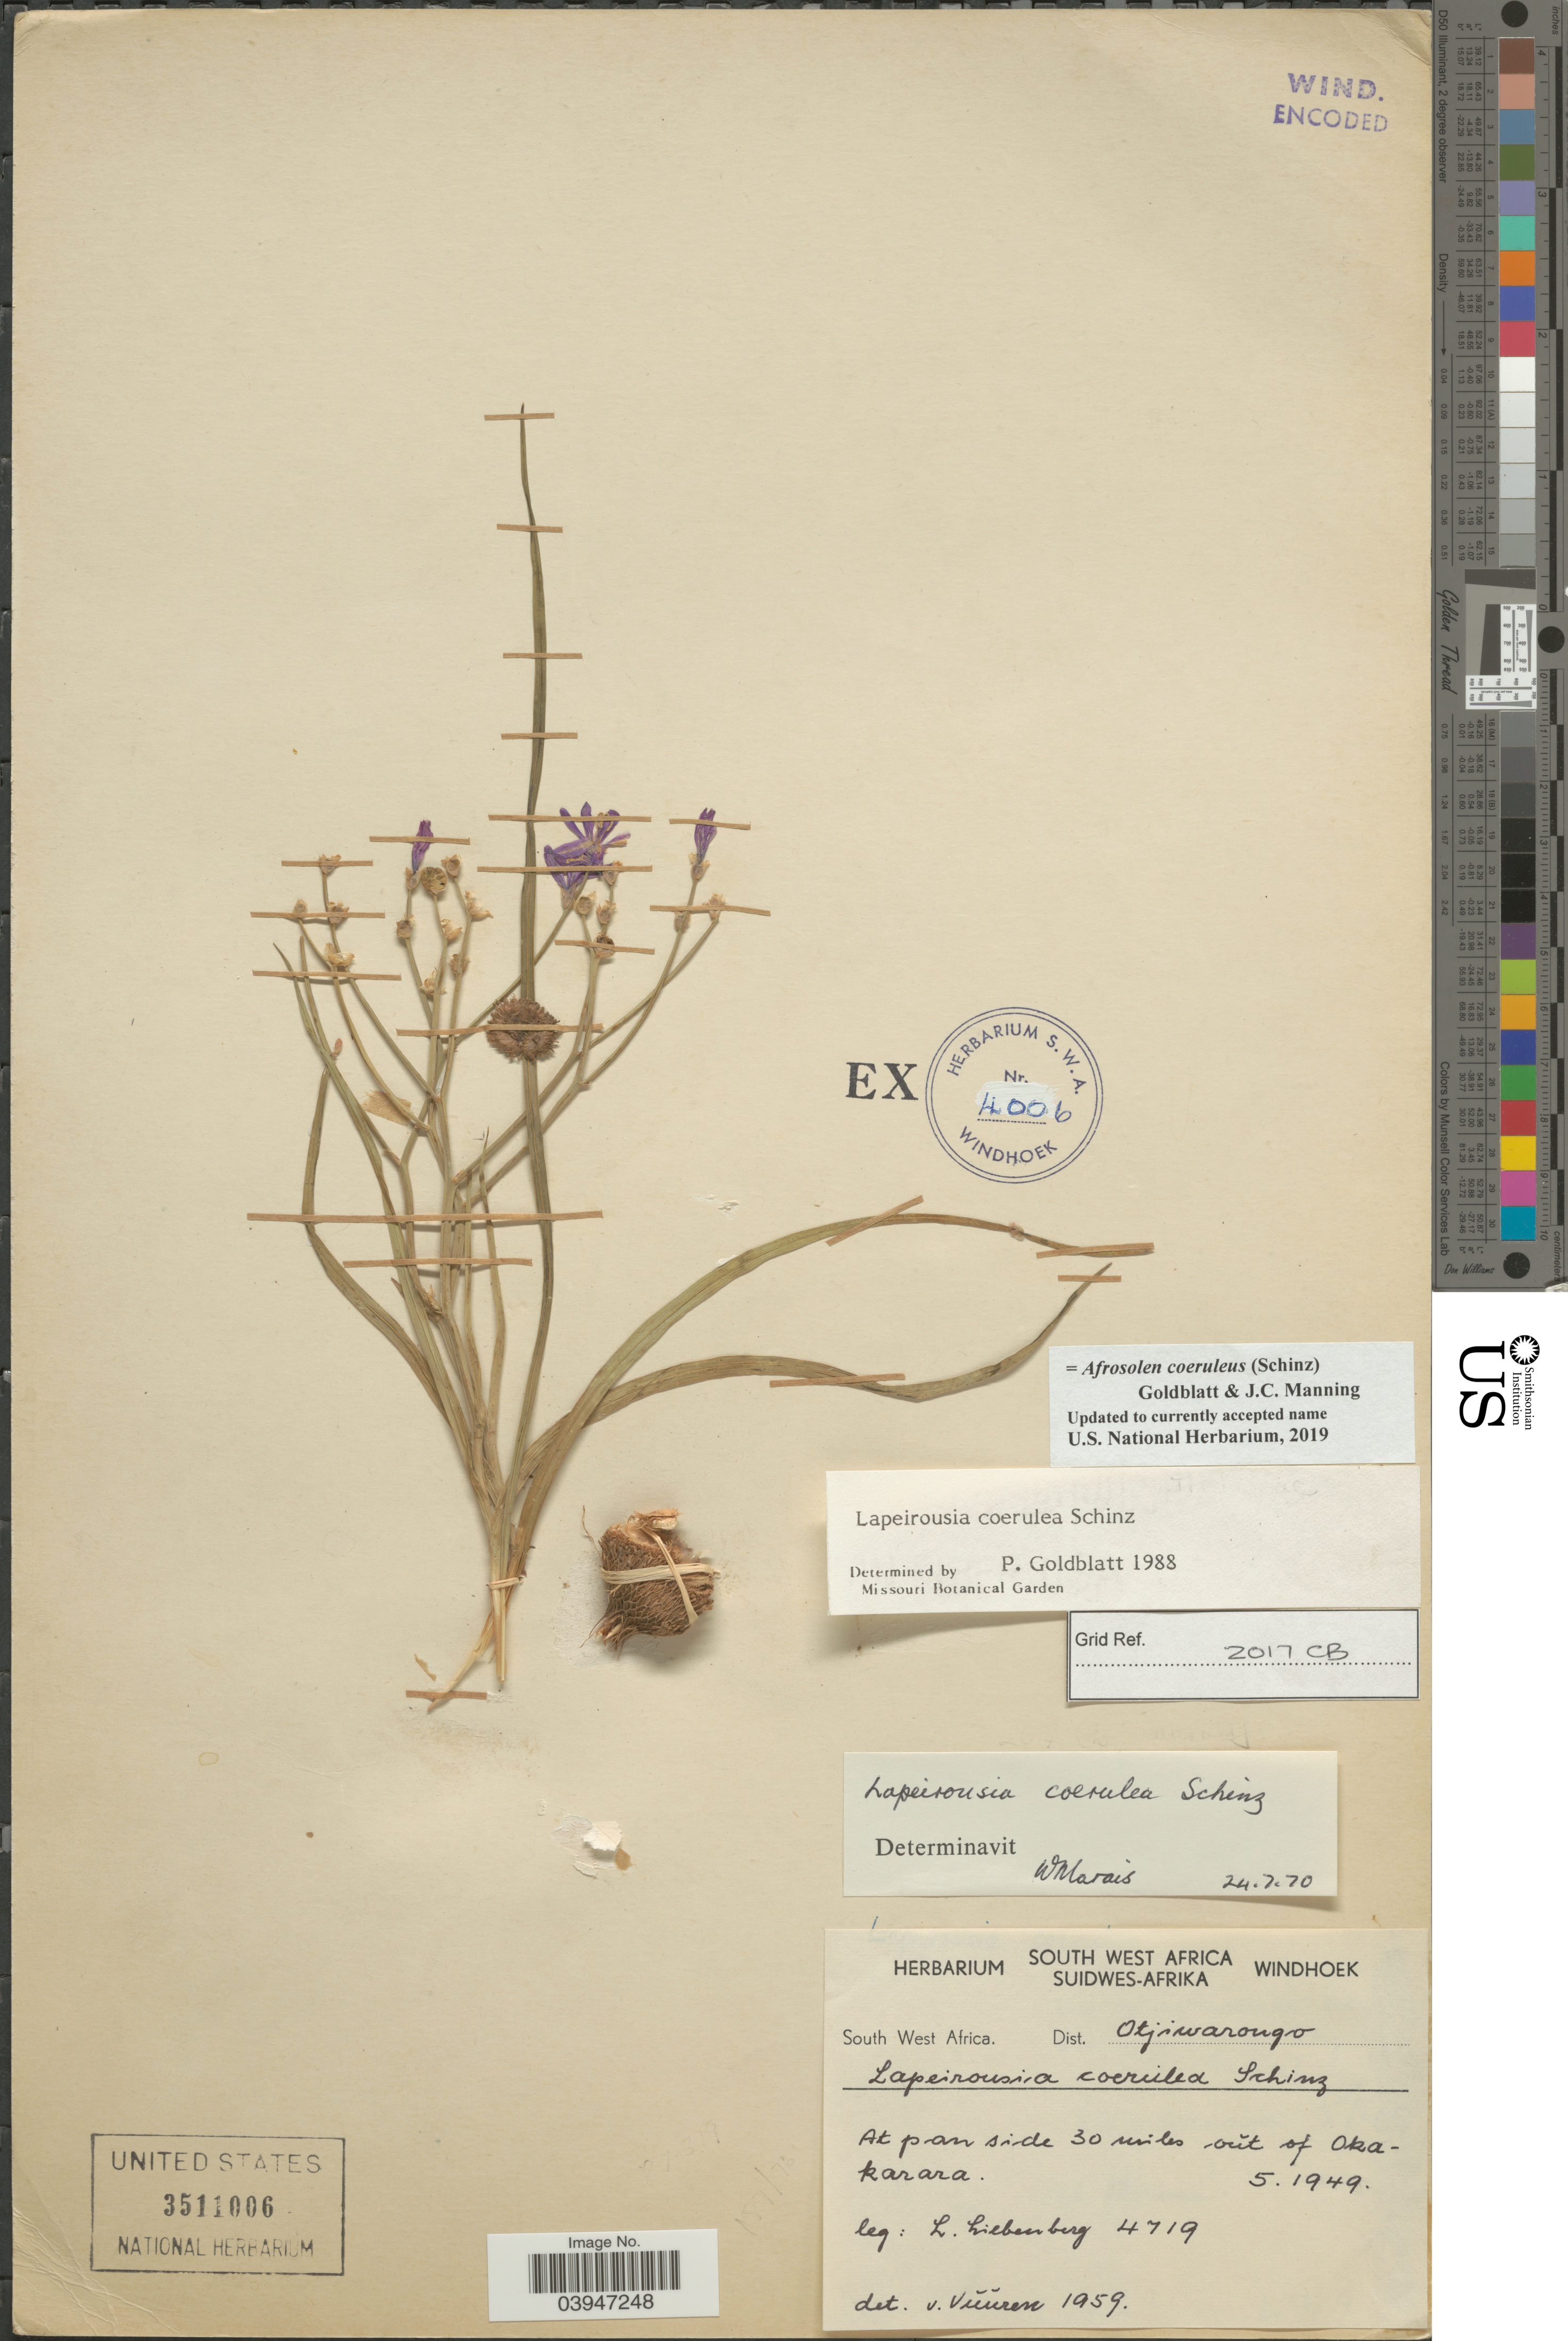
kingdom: Plantae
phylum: Tracheophyta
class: Liliopsida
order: Asparagales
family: Iridaceae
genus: Afrosolen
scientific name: Afrosolen coeruleus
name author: (Schinz) Goldblatt & J.C. Manning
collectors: L. Liebenberg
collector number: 4719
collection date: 1949-05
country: Namibia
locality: South West Africa. Dist. Otjiwarongo. At pan side 30 miles oǔt of Okakarara.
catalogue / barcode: US 3511006